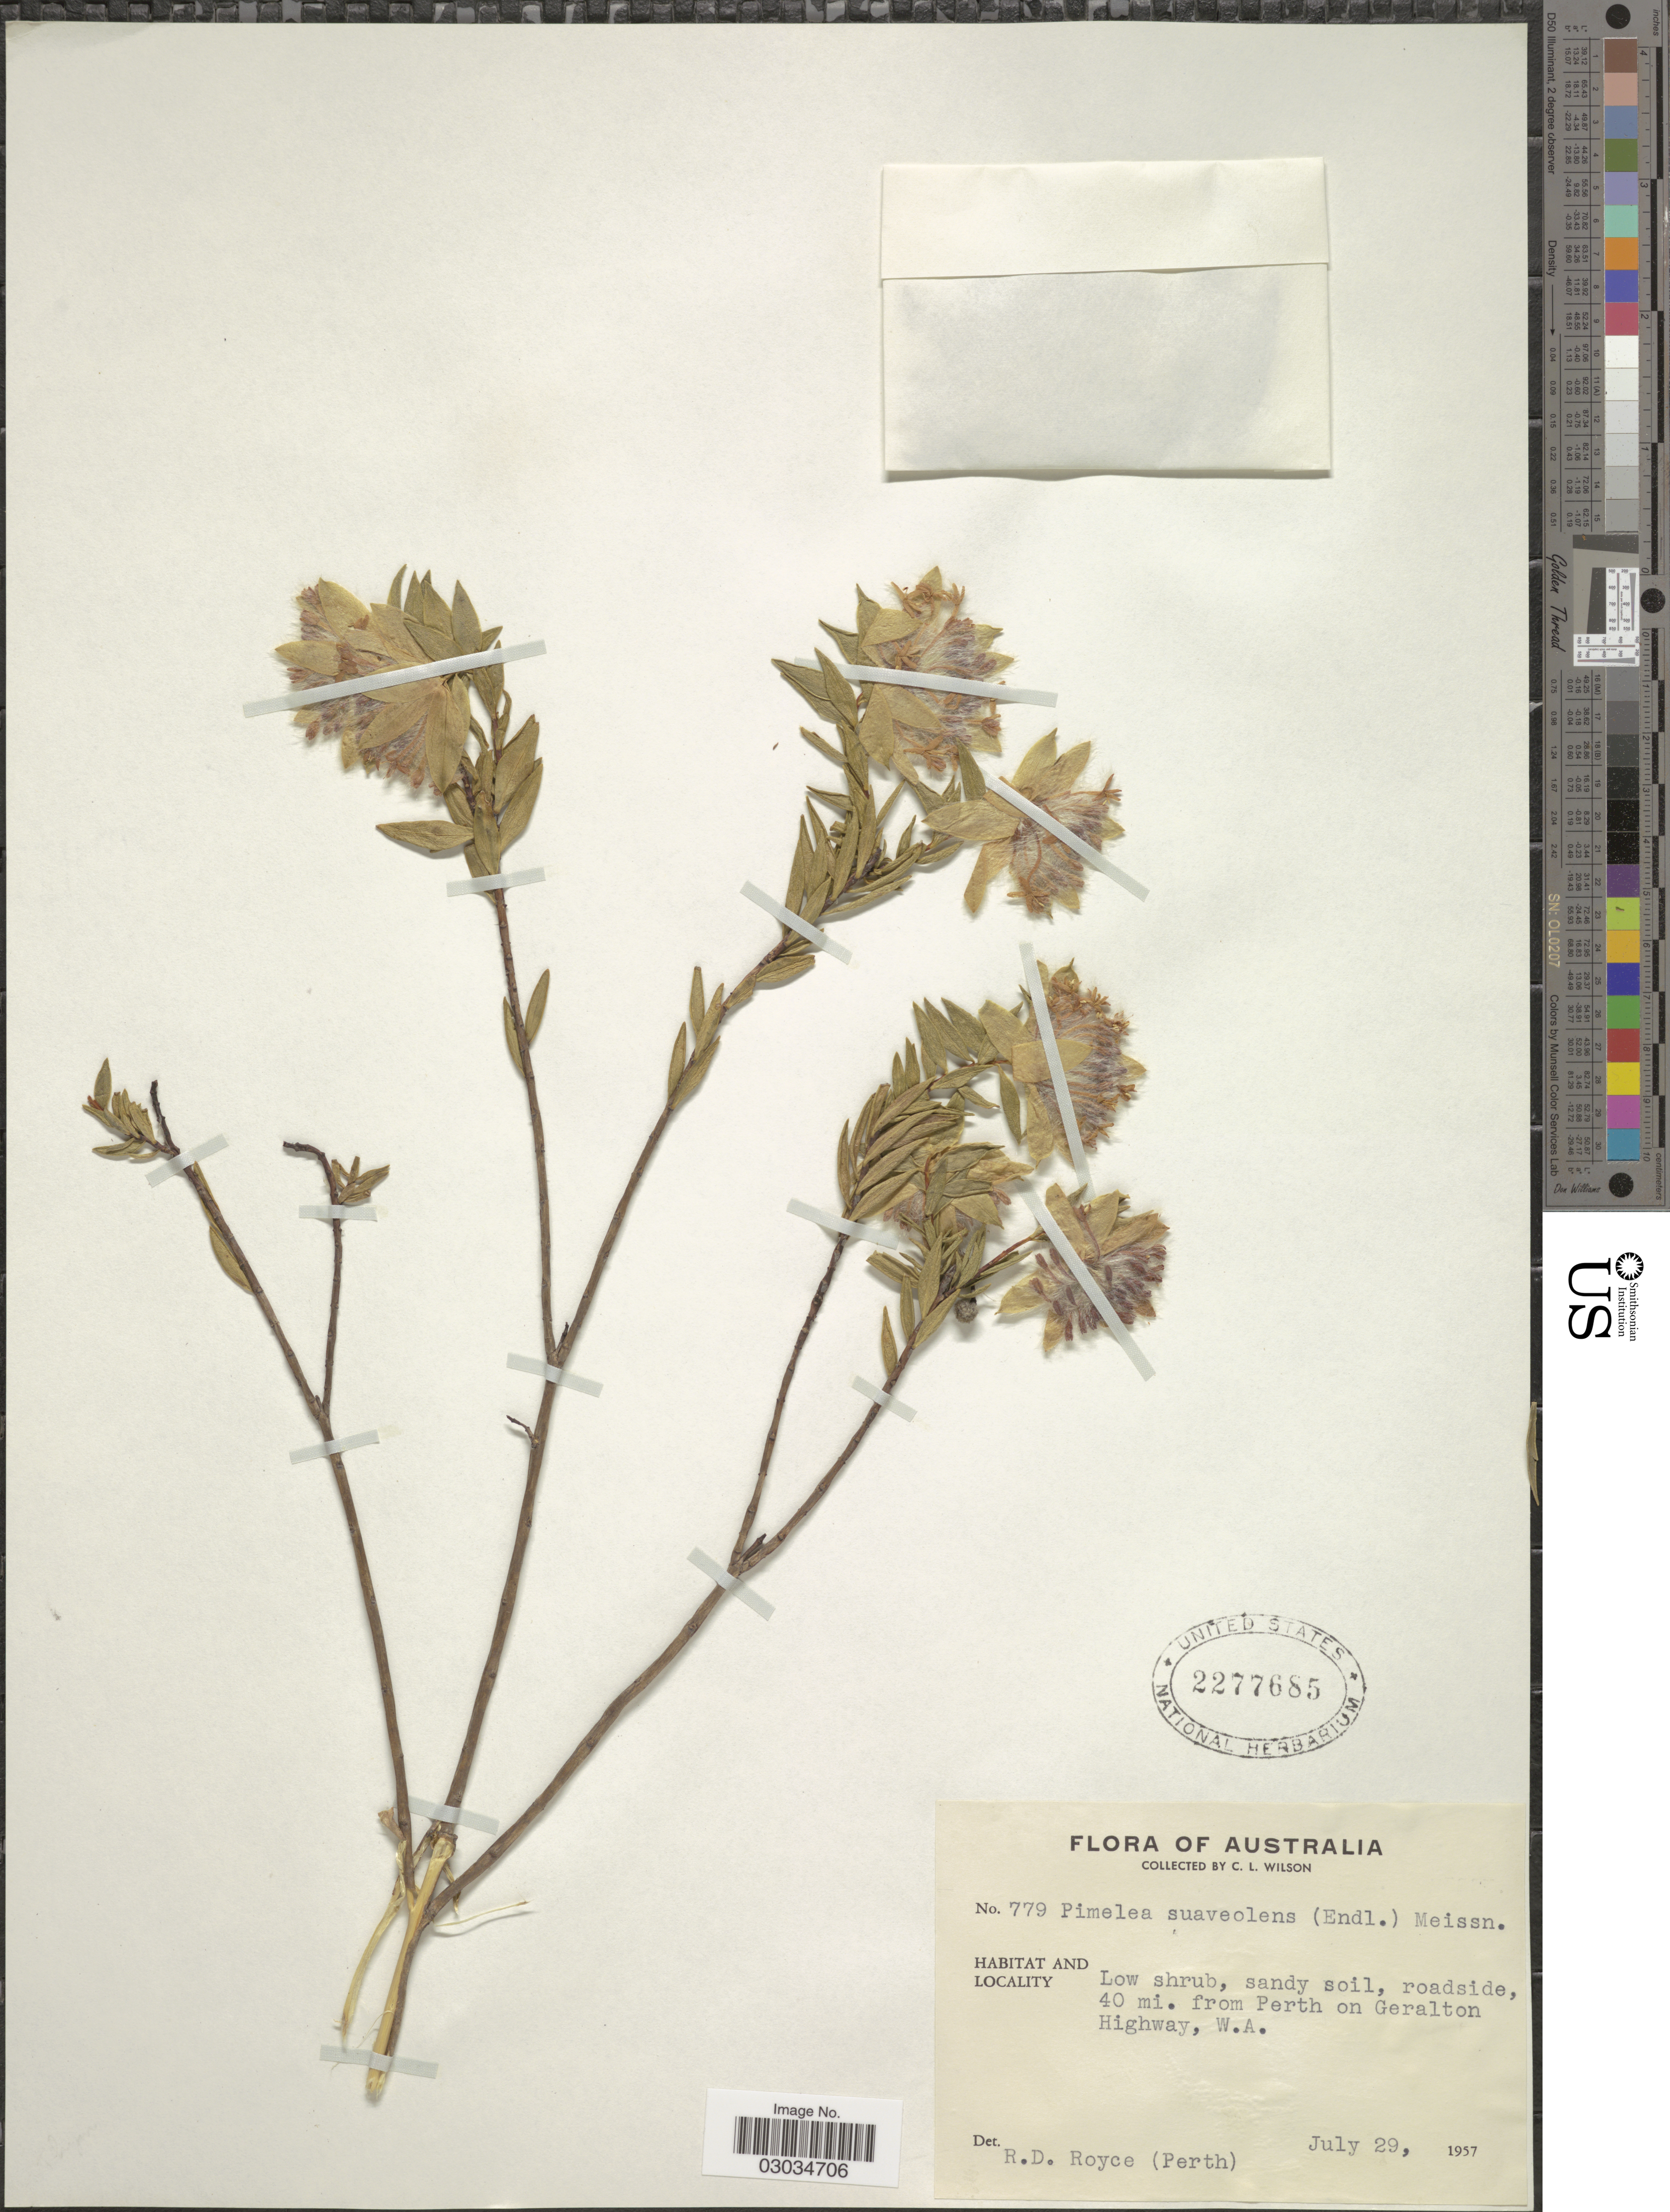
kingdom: Plantae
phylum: Tracheophyta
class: Magnoliopsida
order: Malvales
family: Thymelaeaceae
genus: Pimelea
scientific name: Pimelea suaveolens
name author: Meisn.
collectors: C. L. Wilson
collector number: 779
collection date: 1957-07-29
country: Australia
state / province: Western Australia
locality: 40 mi. from Perth on Geralton Highway, W.A.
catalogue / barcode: US 2277685